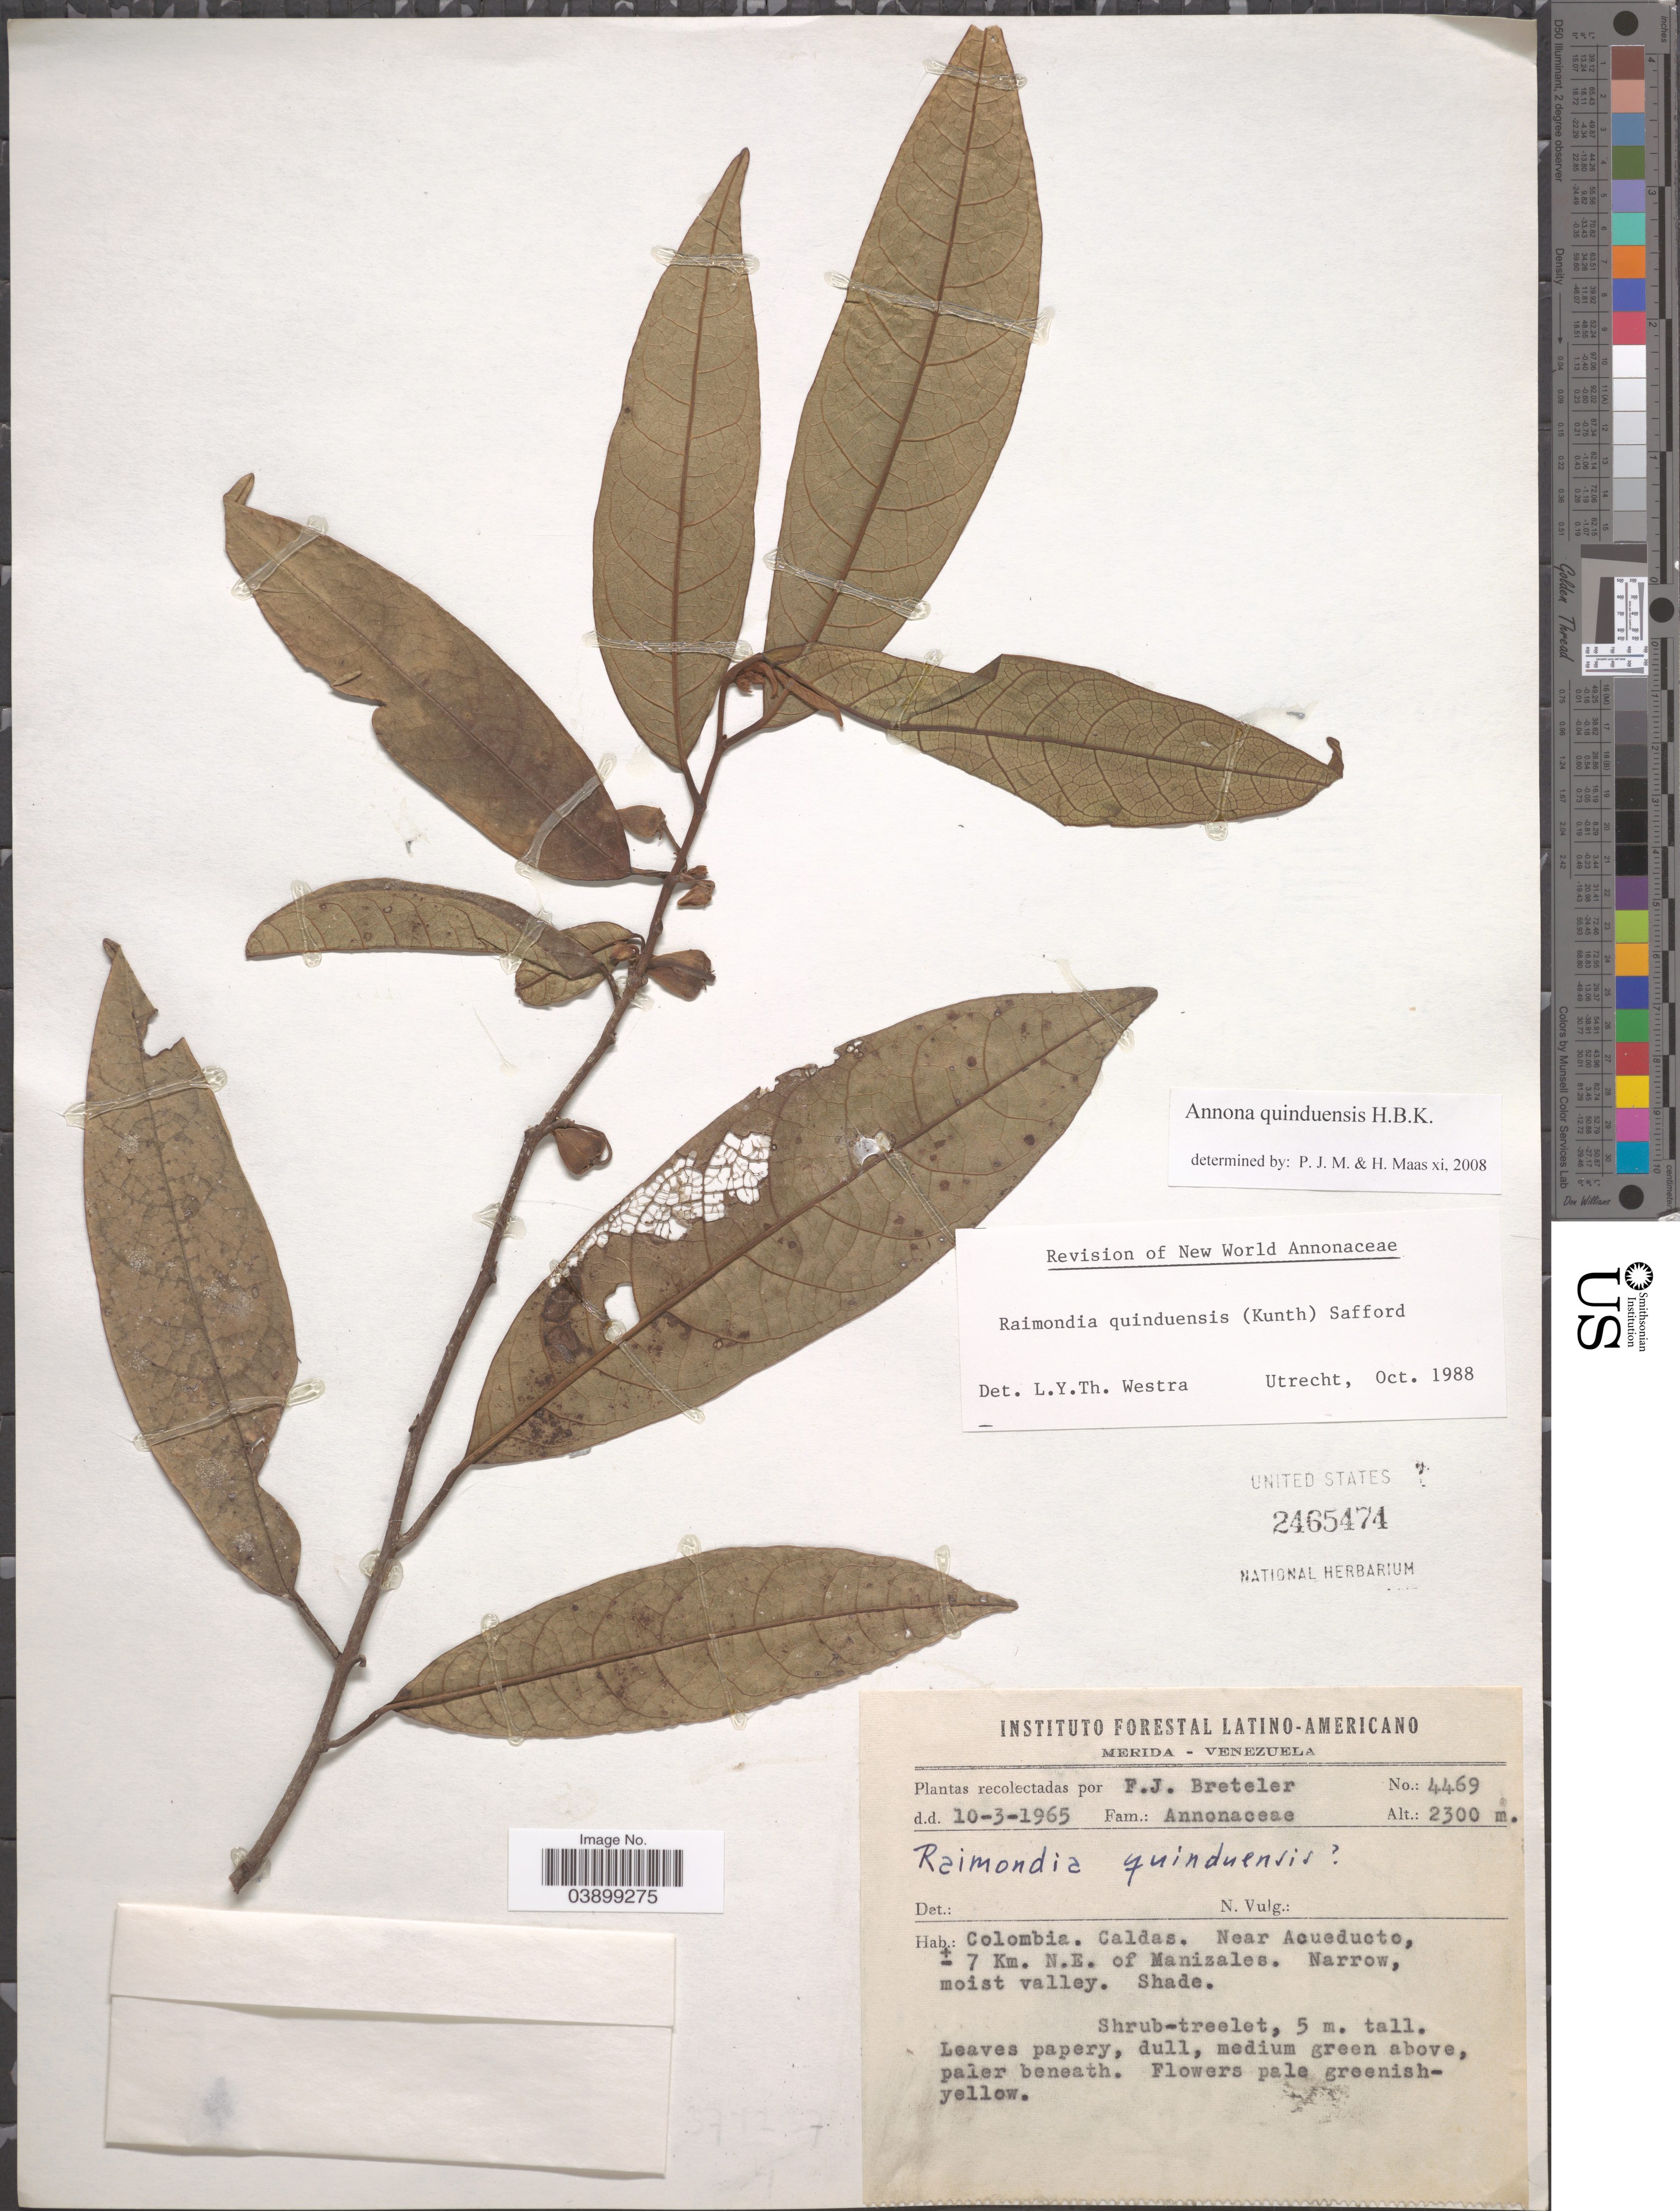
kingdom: Plantae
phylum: Tracheophyta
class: Magnoliopsida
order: Magnoliales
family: Annonaceae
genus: Annona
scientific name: Annona quinduensis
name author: Kunth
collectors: F. J. Breteler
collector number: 4469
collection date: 1965-03-10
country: Colombia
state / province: Caldas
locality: Near Acueducto, ± 7 Km. N.E. of Manizales.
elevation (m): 2300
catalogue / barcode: US 2465474